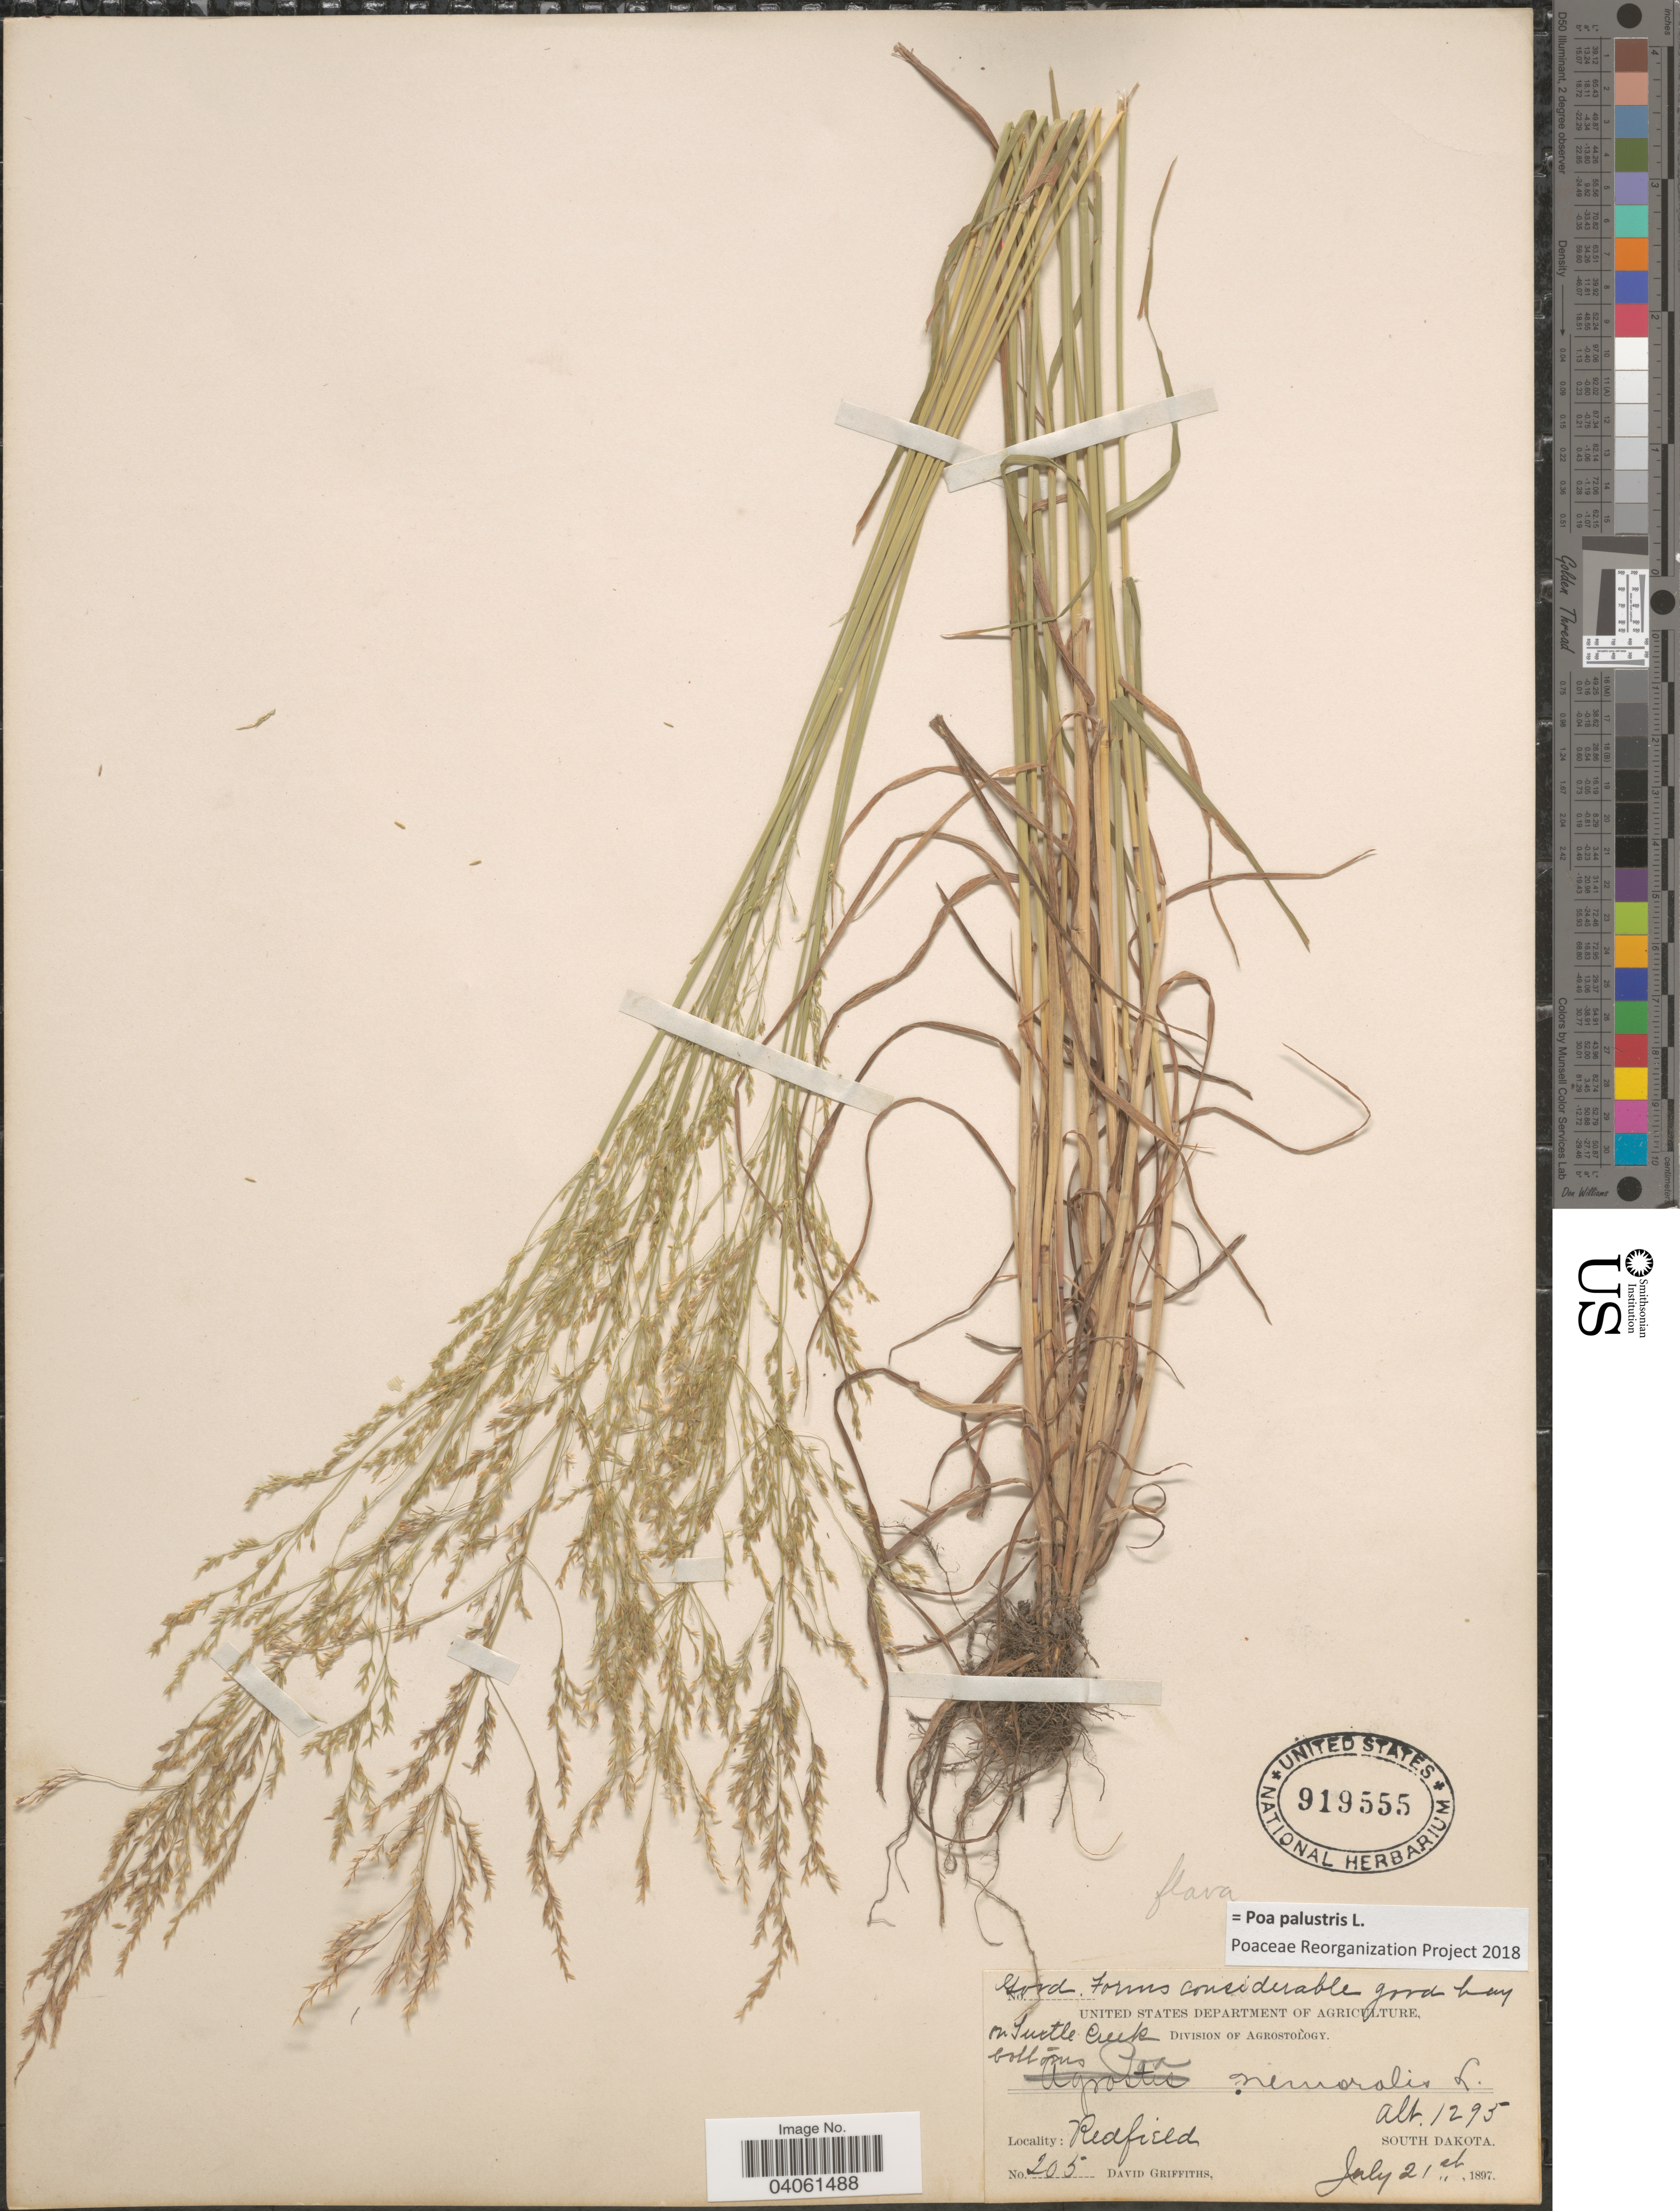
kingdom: Plantae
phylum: Tracheophyta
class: Liliopsida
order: Poales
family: Poaceae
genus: Poa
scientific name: Poa palustris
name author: L.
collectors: D. Griffiths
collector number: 205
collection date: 1897-07-21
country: United States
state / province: South Dakota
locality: On Turtle Creek bottoms. Redfield.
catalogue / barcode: US 919555